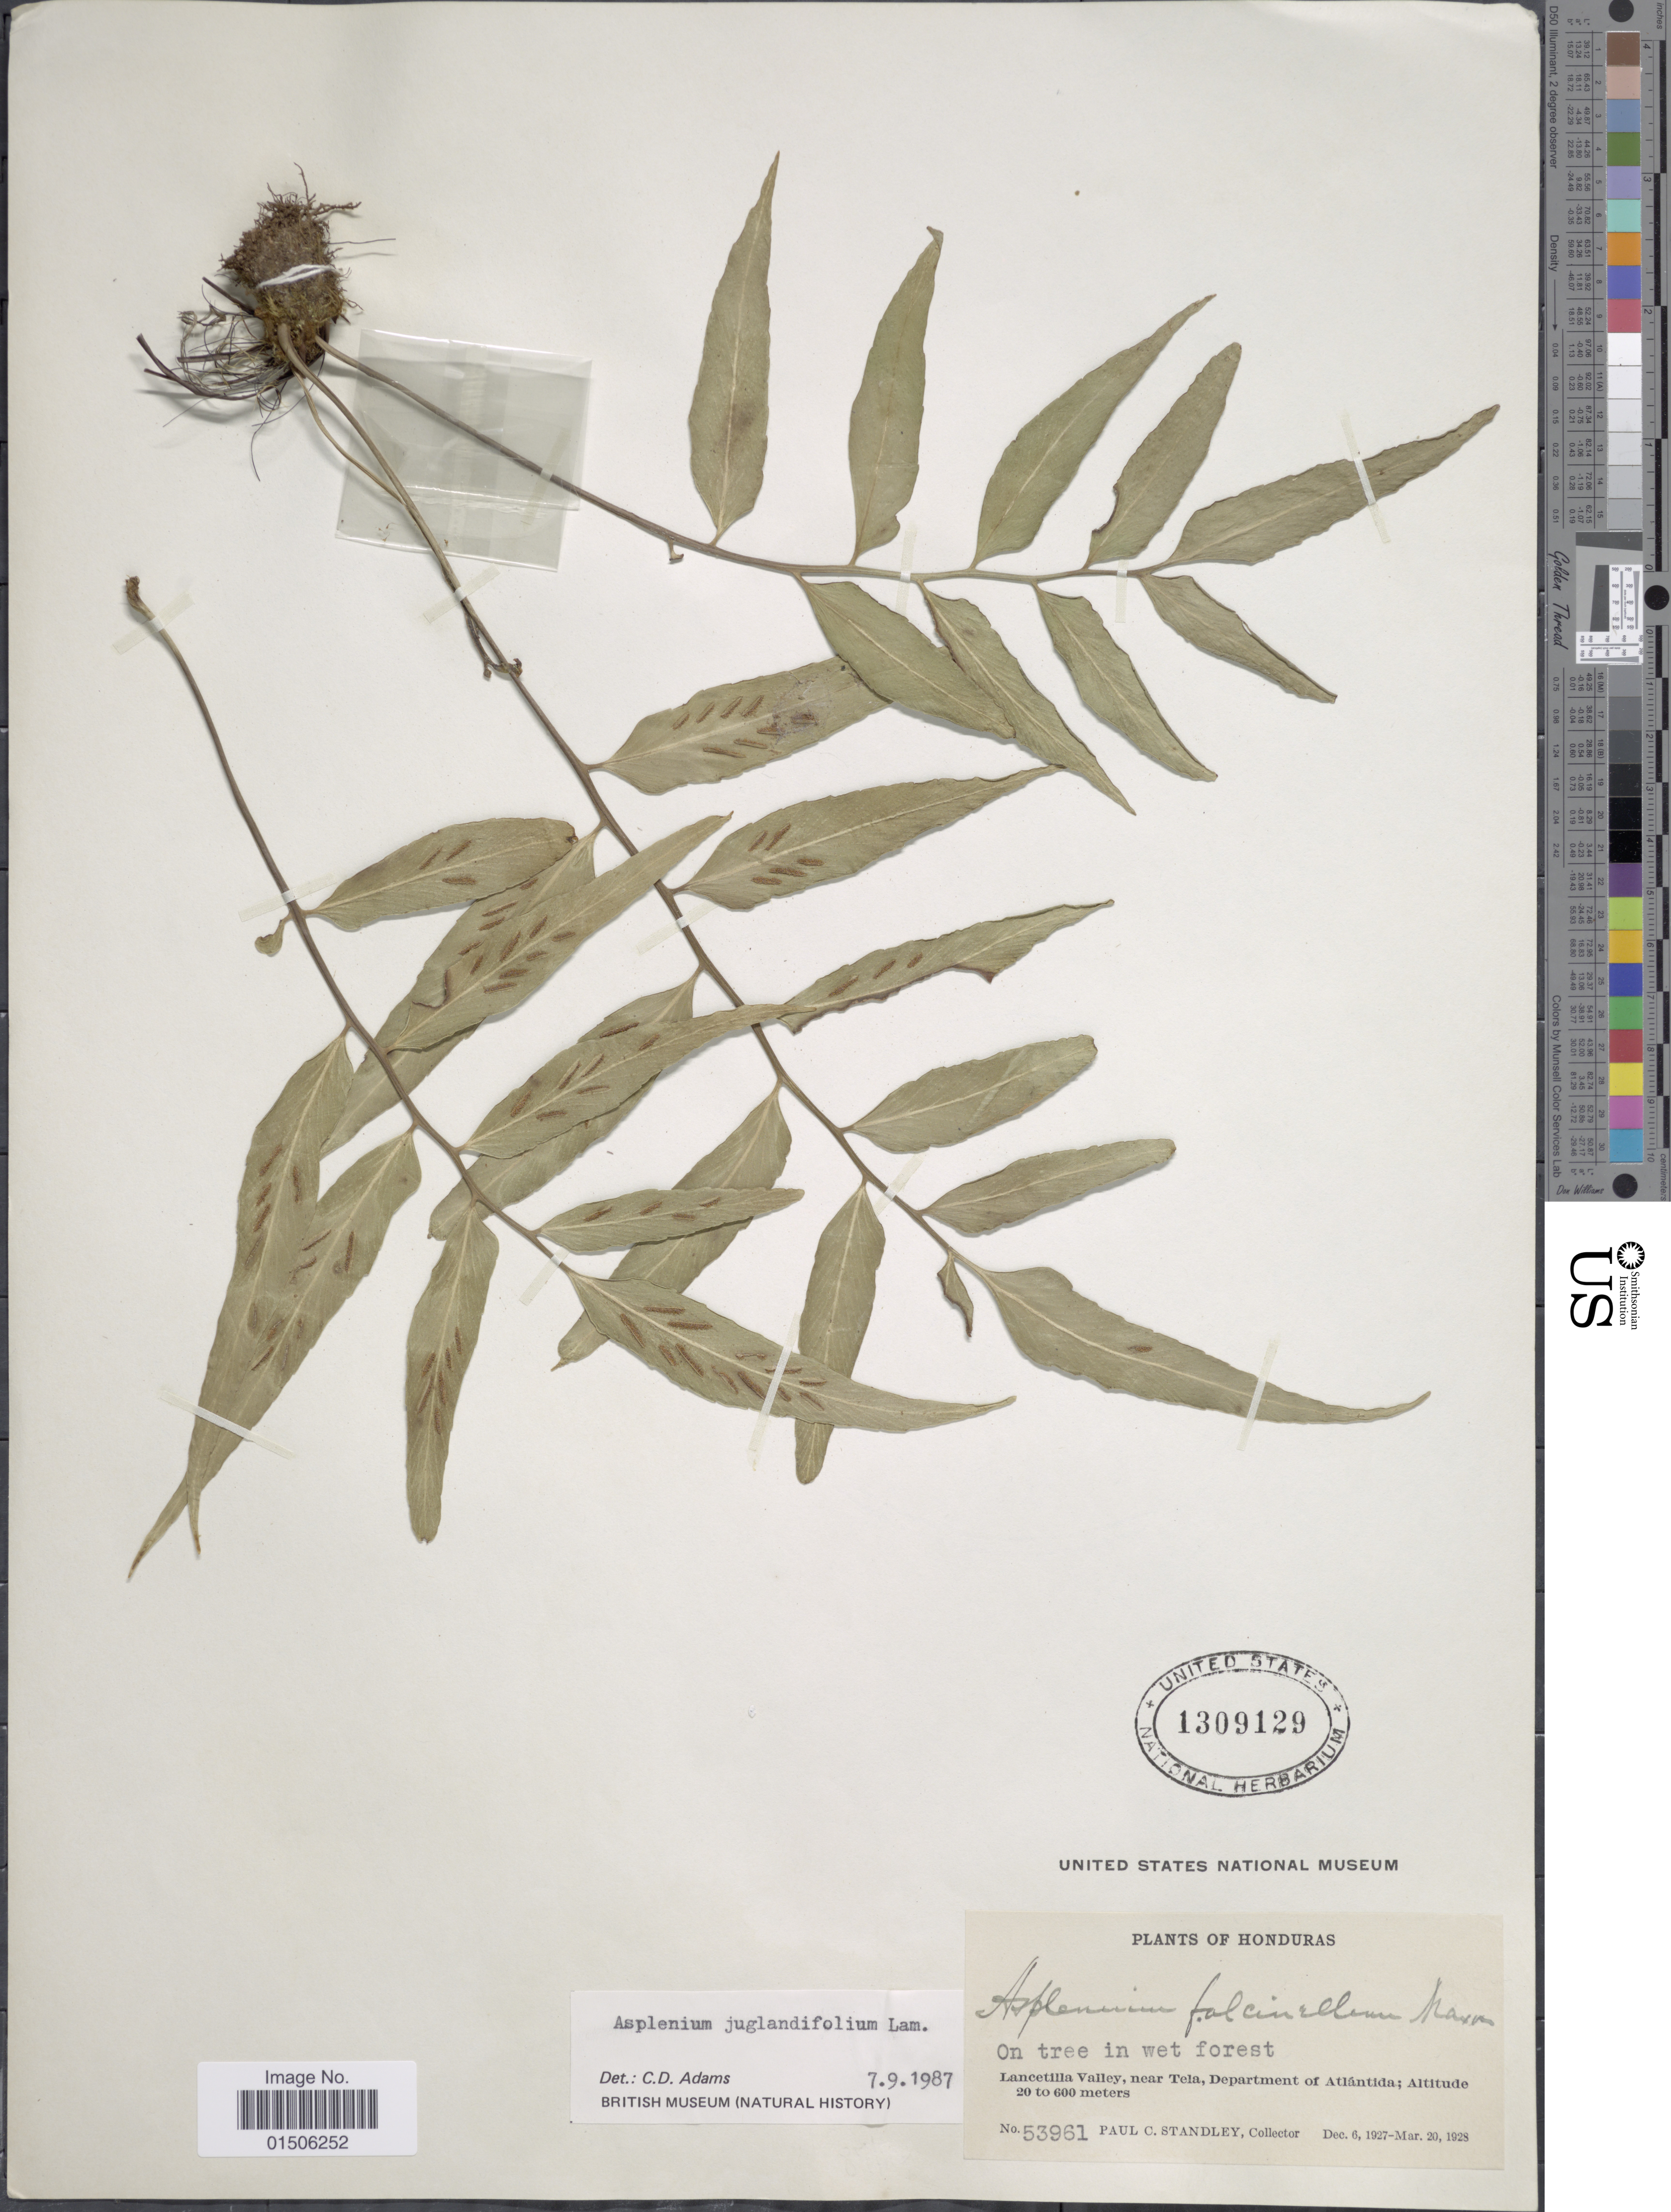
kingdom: Plantae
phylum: Tracheophyta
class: Polypodiopsida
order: Polypodiales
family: Aspleniaceae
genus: Asplenium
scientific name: Asplenium falcinellum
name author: Maxon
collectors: P. C. Standley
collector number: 53961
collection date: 1927-12-06/1928-03-20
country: Honduras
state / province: Atlántida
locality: On tree in wet forest, Lancetilla Valley, near Tela, Department of Atlántida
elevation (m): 20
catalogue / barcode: US 1309129